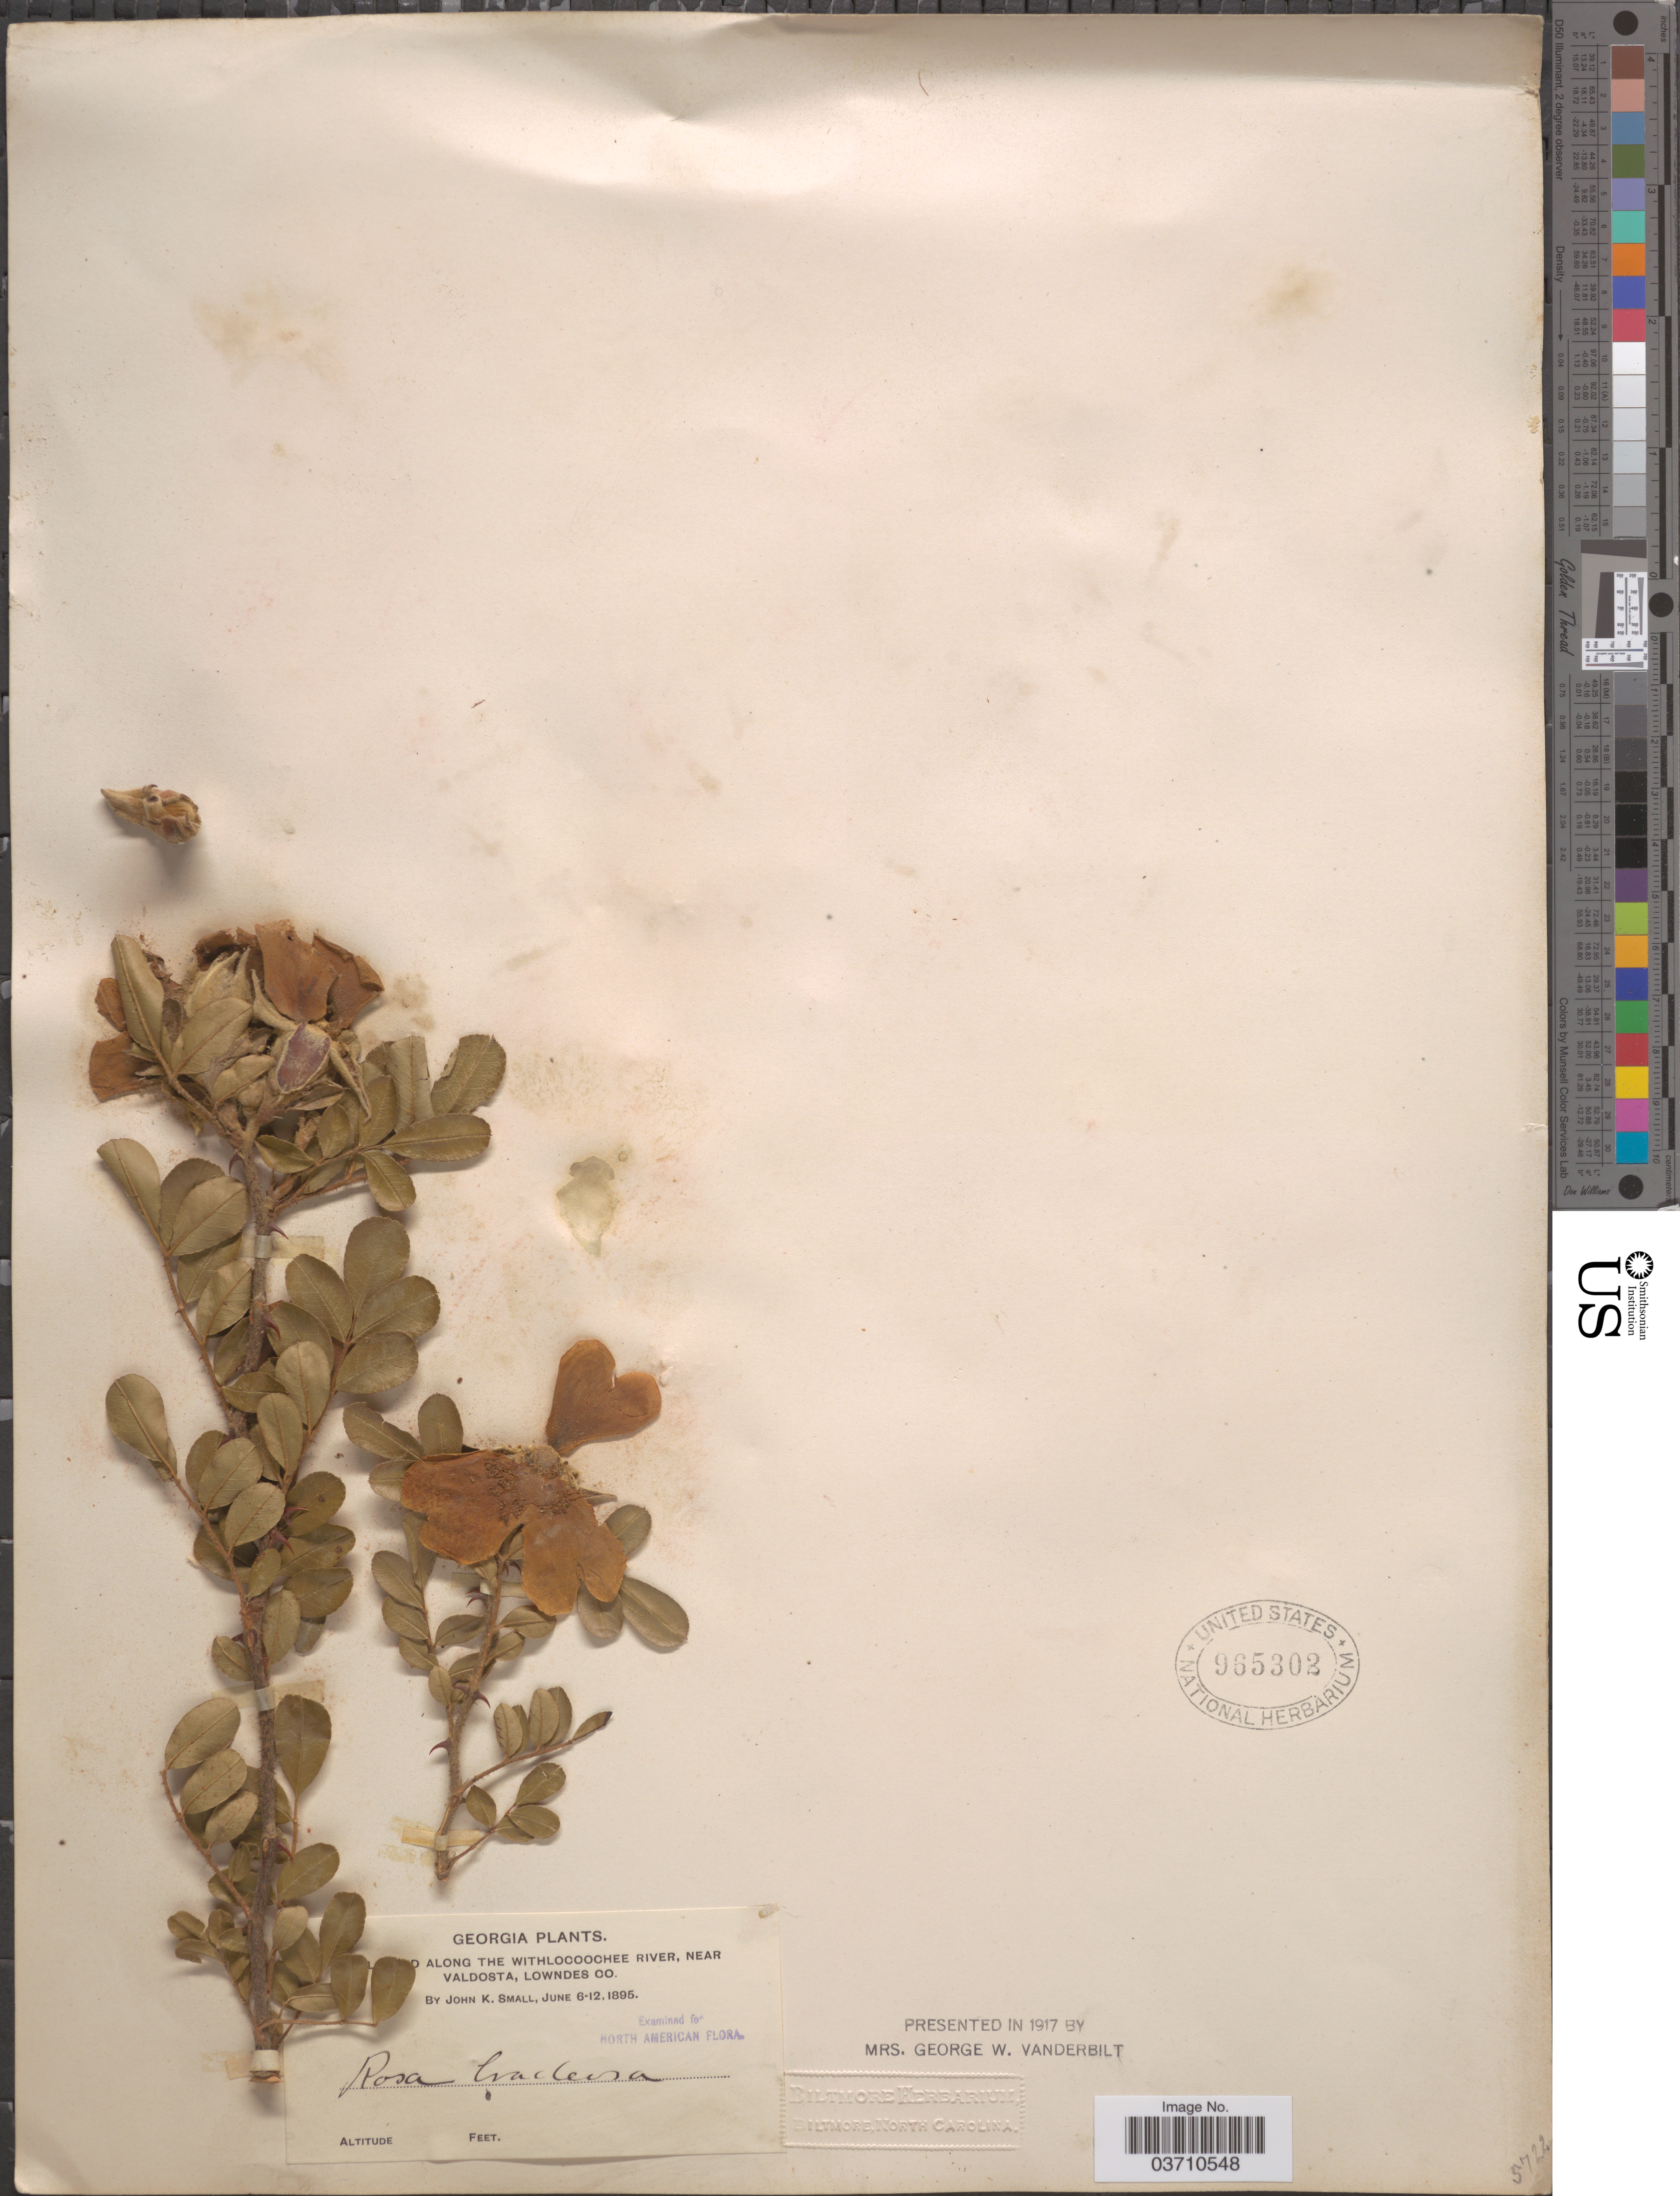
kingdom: Plantae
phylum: Tracheophyta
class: Magnoliopsida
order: Rosales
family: Rosaceae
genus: Rosa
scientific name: Rosa bracteata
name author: J.C. Wendl.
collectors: J. K. Small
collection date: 1895-06-06/1895-06-12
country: United States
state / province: Georgia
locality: Along the Withlocoochee River, near Valdosta, Lowndes Co.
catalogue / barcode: US 965302